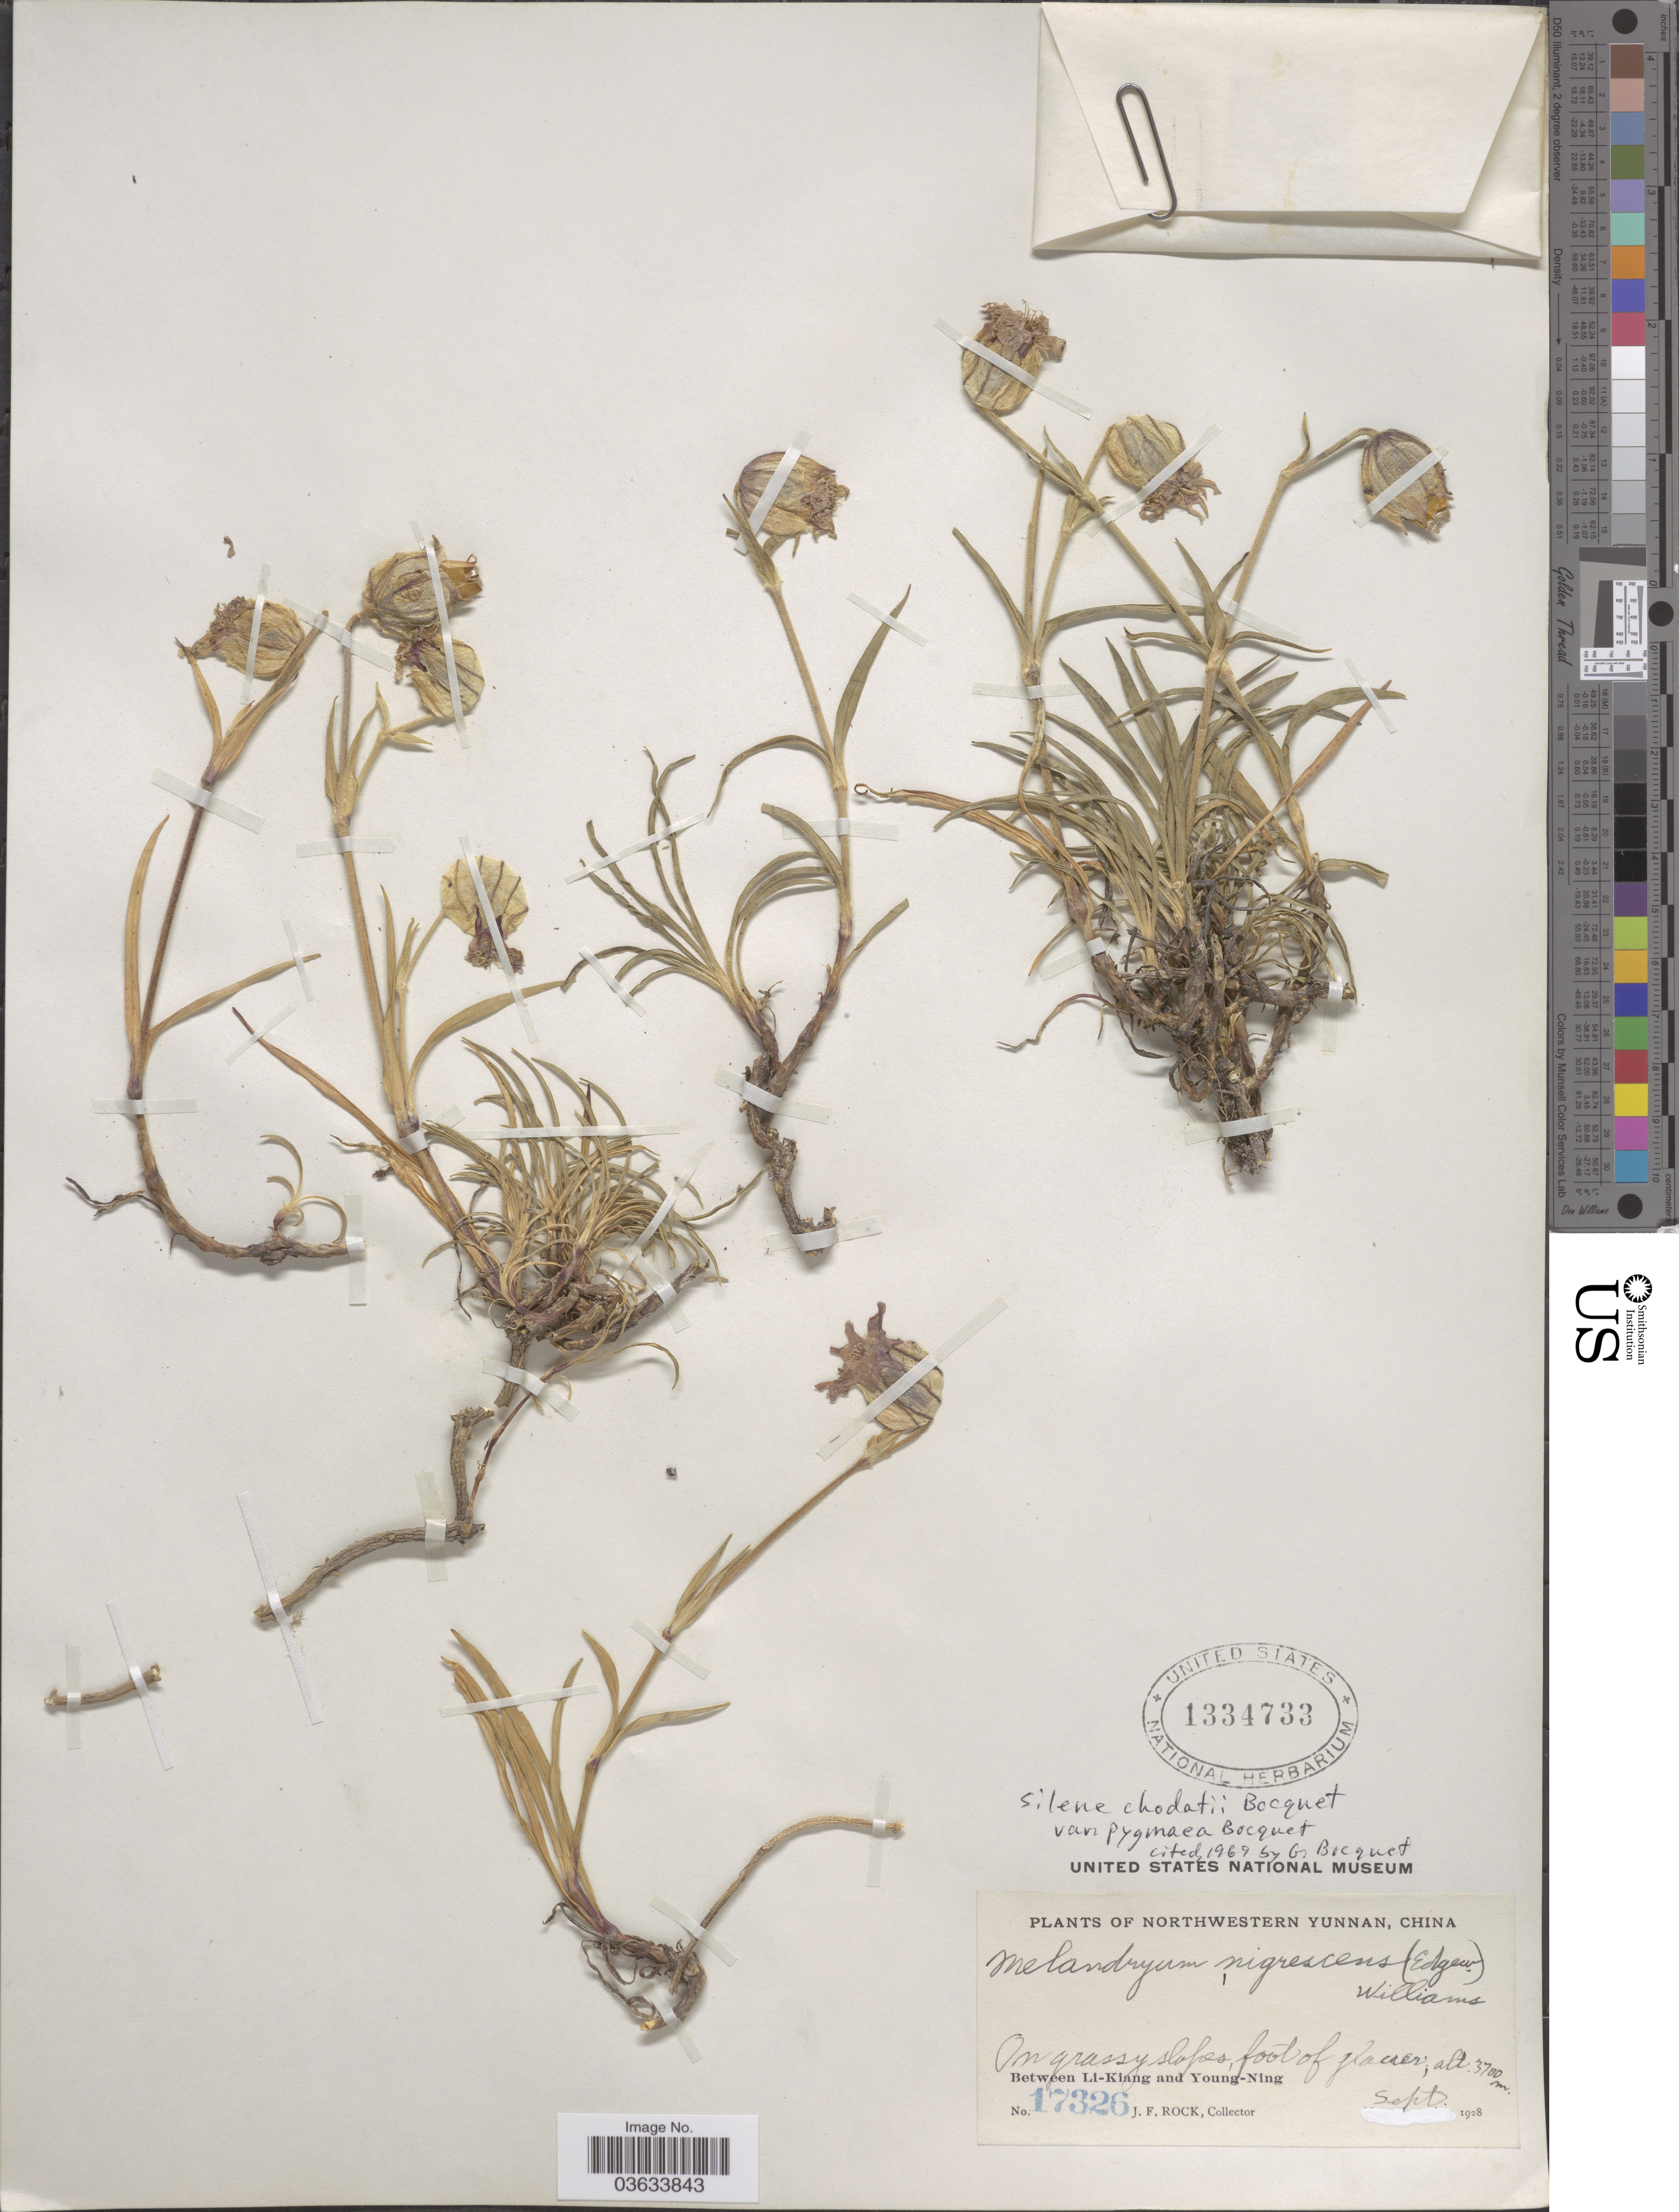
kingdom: Plantae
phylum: Tracheophyta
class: Magnoliopsida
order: Caryophyllales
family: Caryophyllaceae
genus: Silene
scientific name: Silene chodatii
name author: Bocquet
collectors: J. Rock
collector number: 17326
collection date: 1928-09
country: China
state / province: Yunnan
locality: Northwestern Yunnan. Foot of glacier. Between Li-Kiang and Young-Ning.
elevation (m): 3700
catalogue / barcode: US 1334733